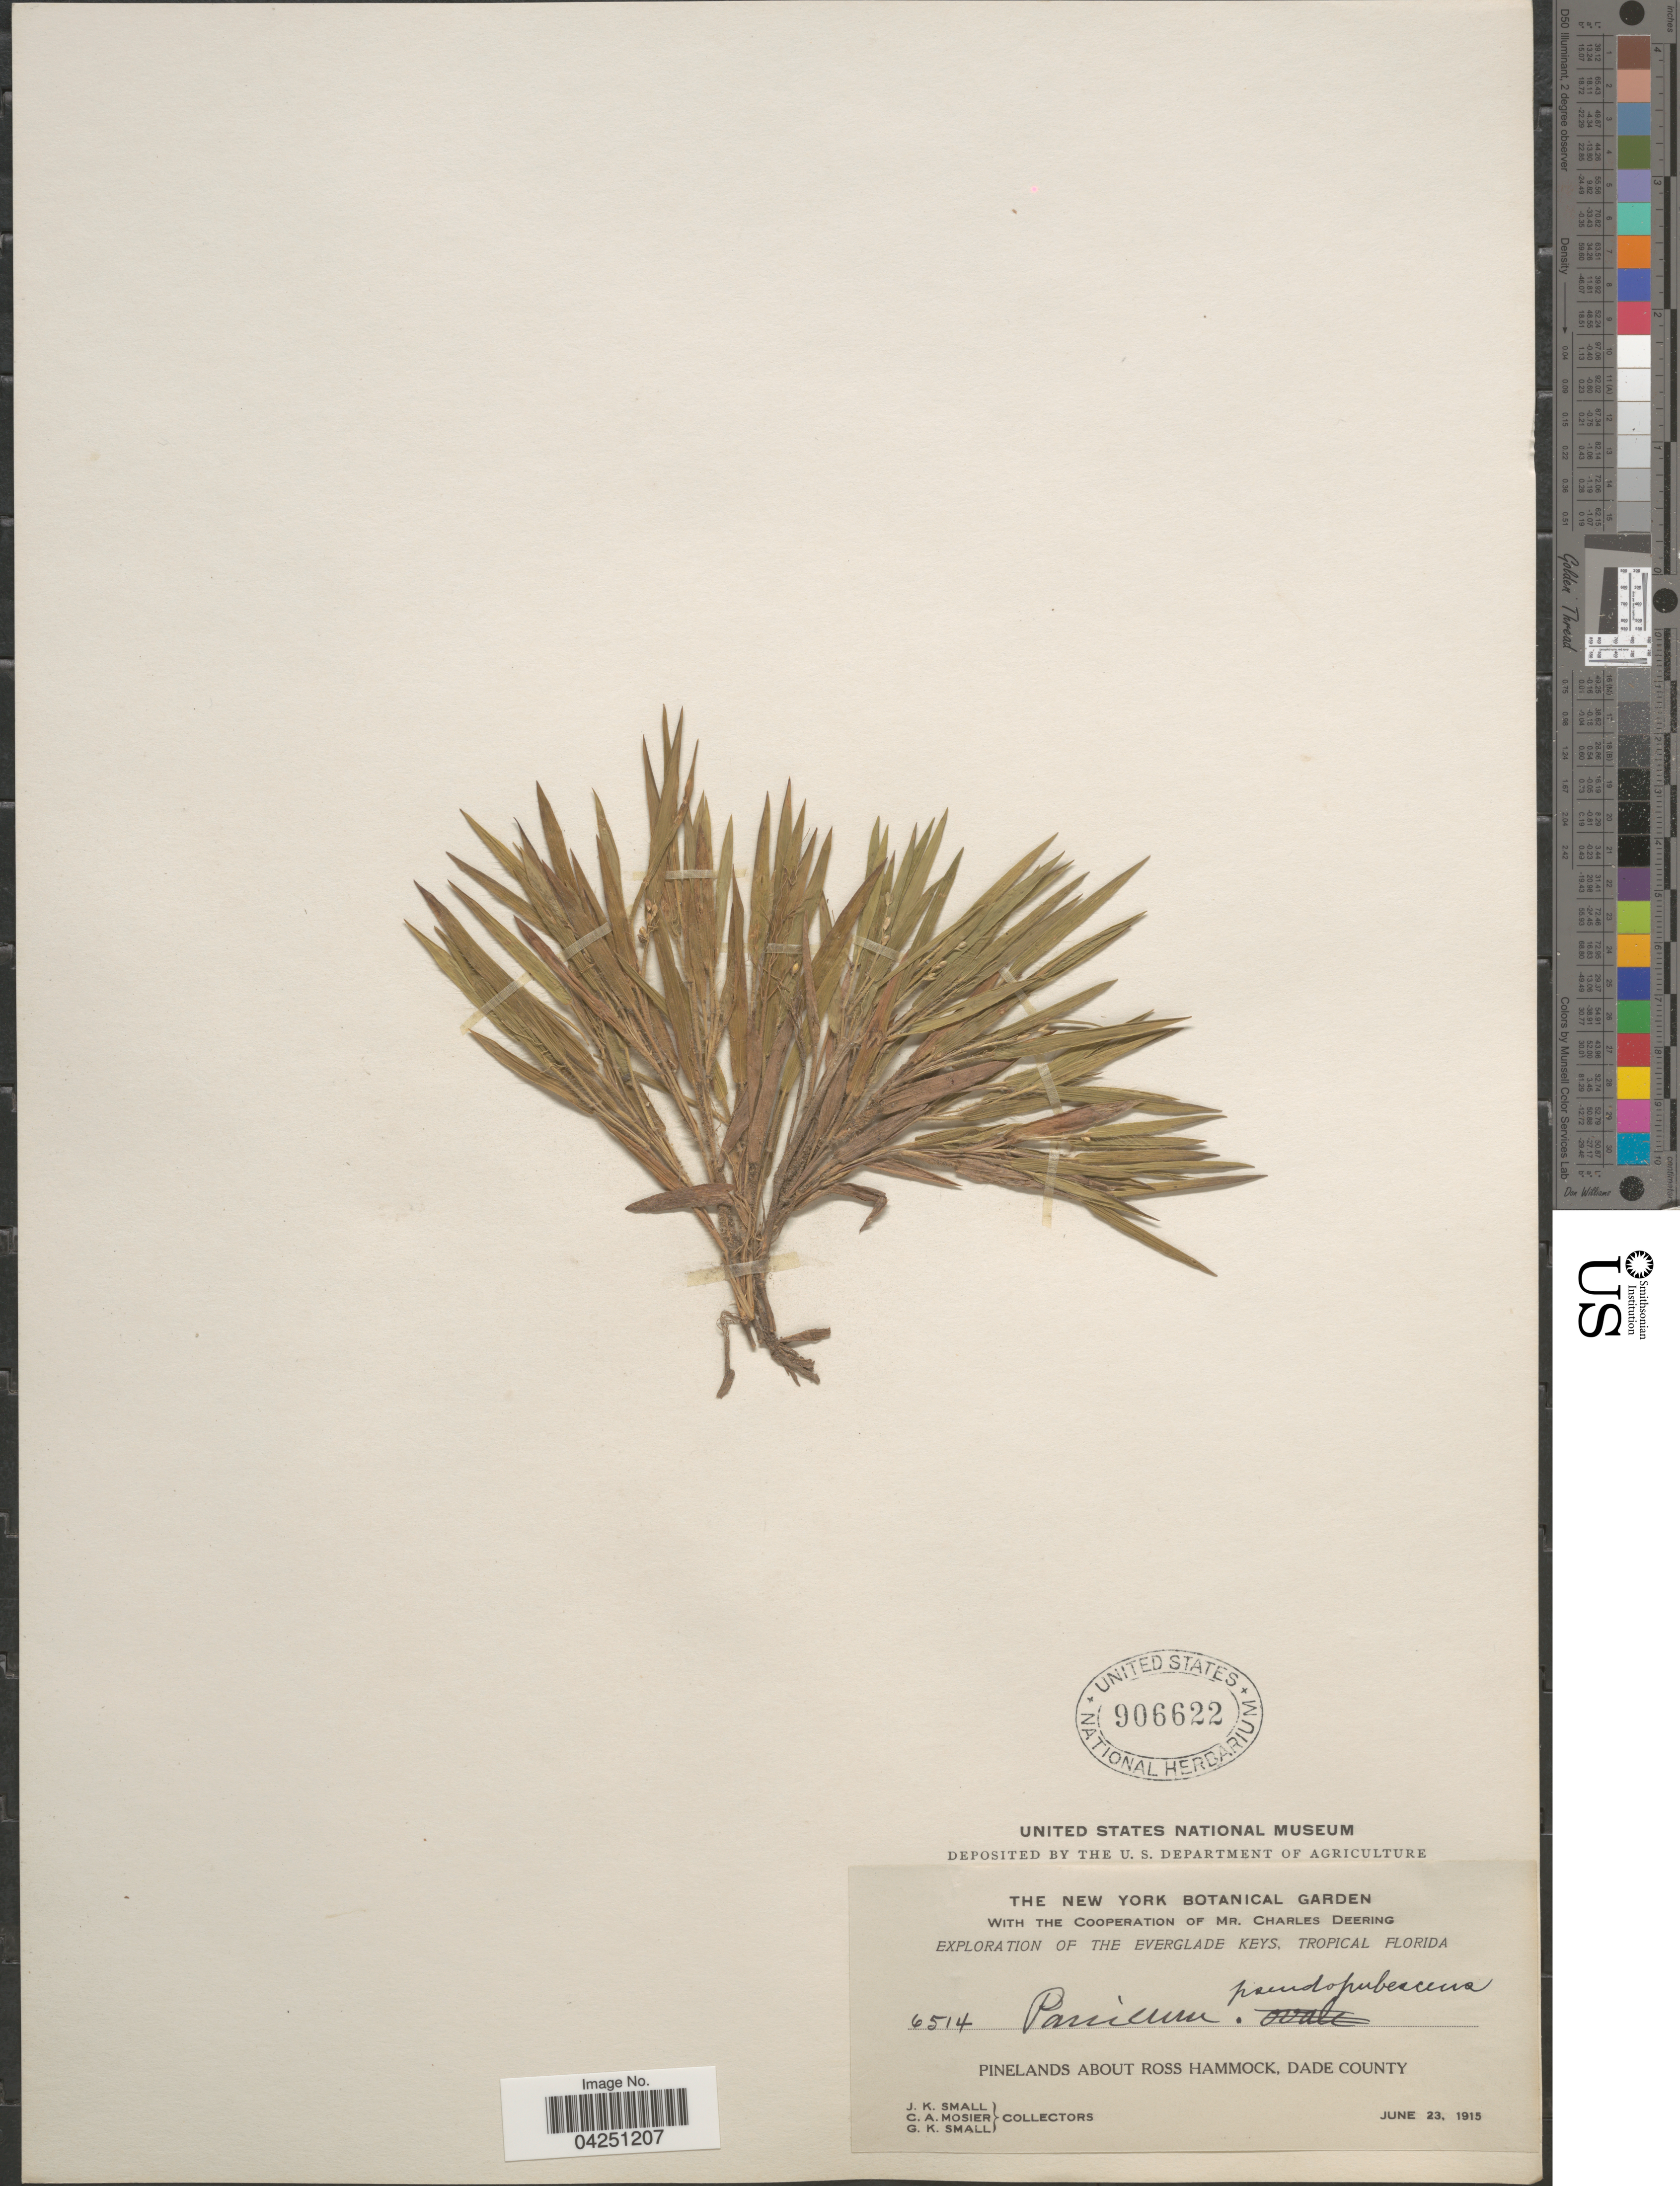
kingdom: Plantae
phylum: Tracheophyta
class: Liliopsida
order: Poales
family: Poaceae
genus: Dichanthelium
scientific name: Dichanthelium acuminatum var. acuminatum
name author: (Sw.) Gould & C.A. Clark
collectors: J. K. Small, C. A. Mosier & G. K. Small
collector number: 6514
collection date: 1915-06-23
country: United States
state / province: Florida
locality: Exploration of the Everglade Keys, Tropical Florida. Pinelands about Ross Hammock, Dade County.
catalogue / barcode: US 906622